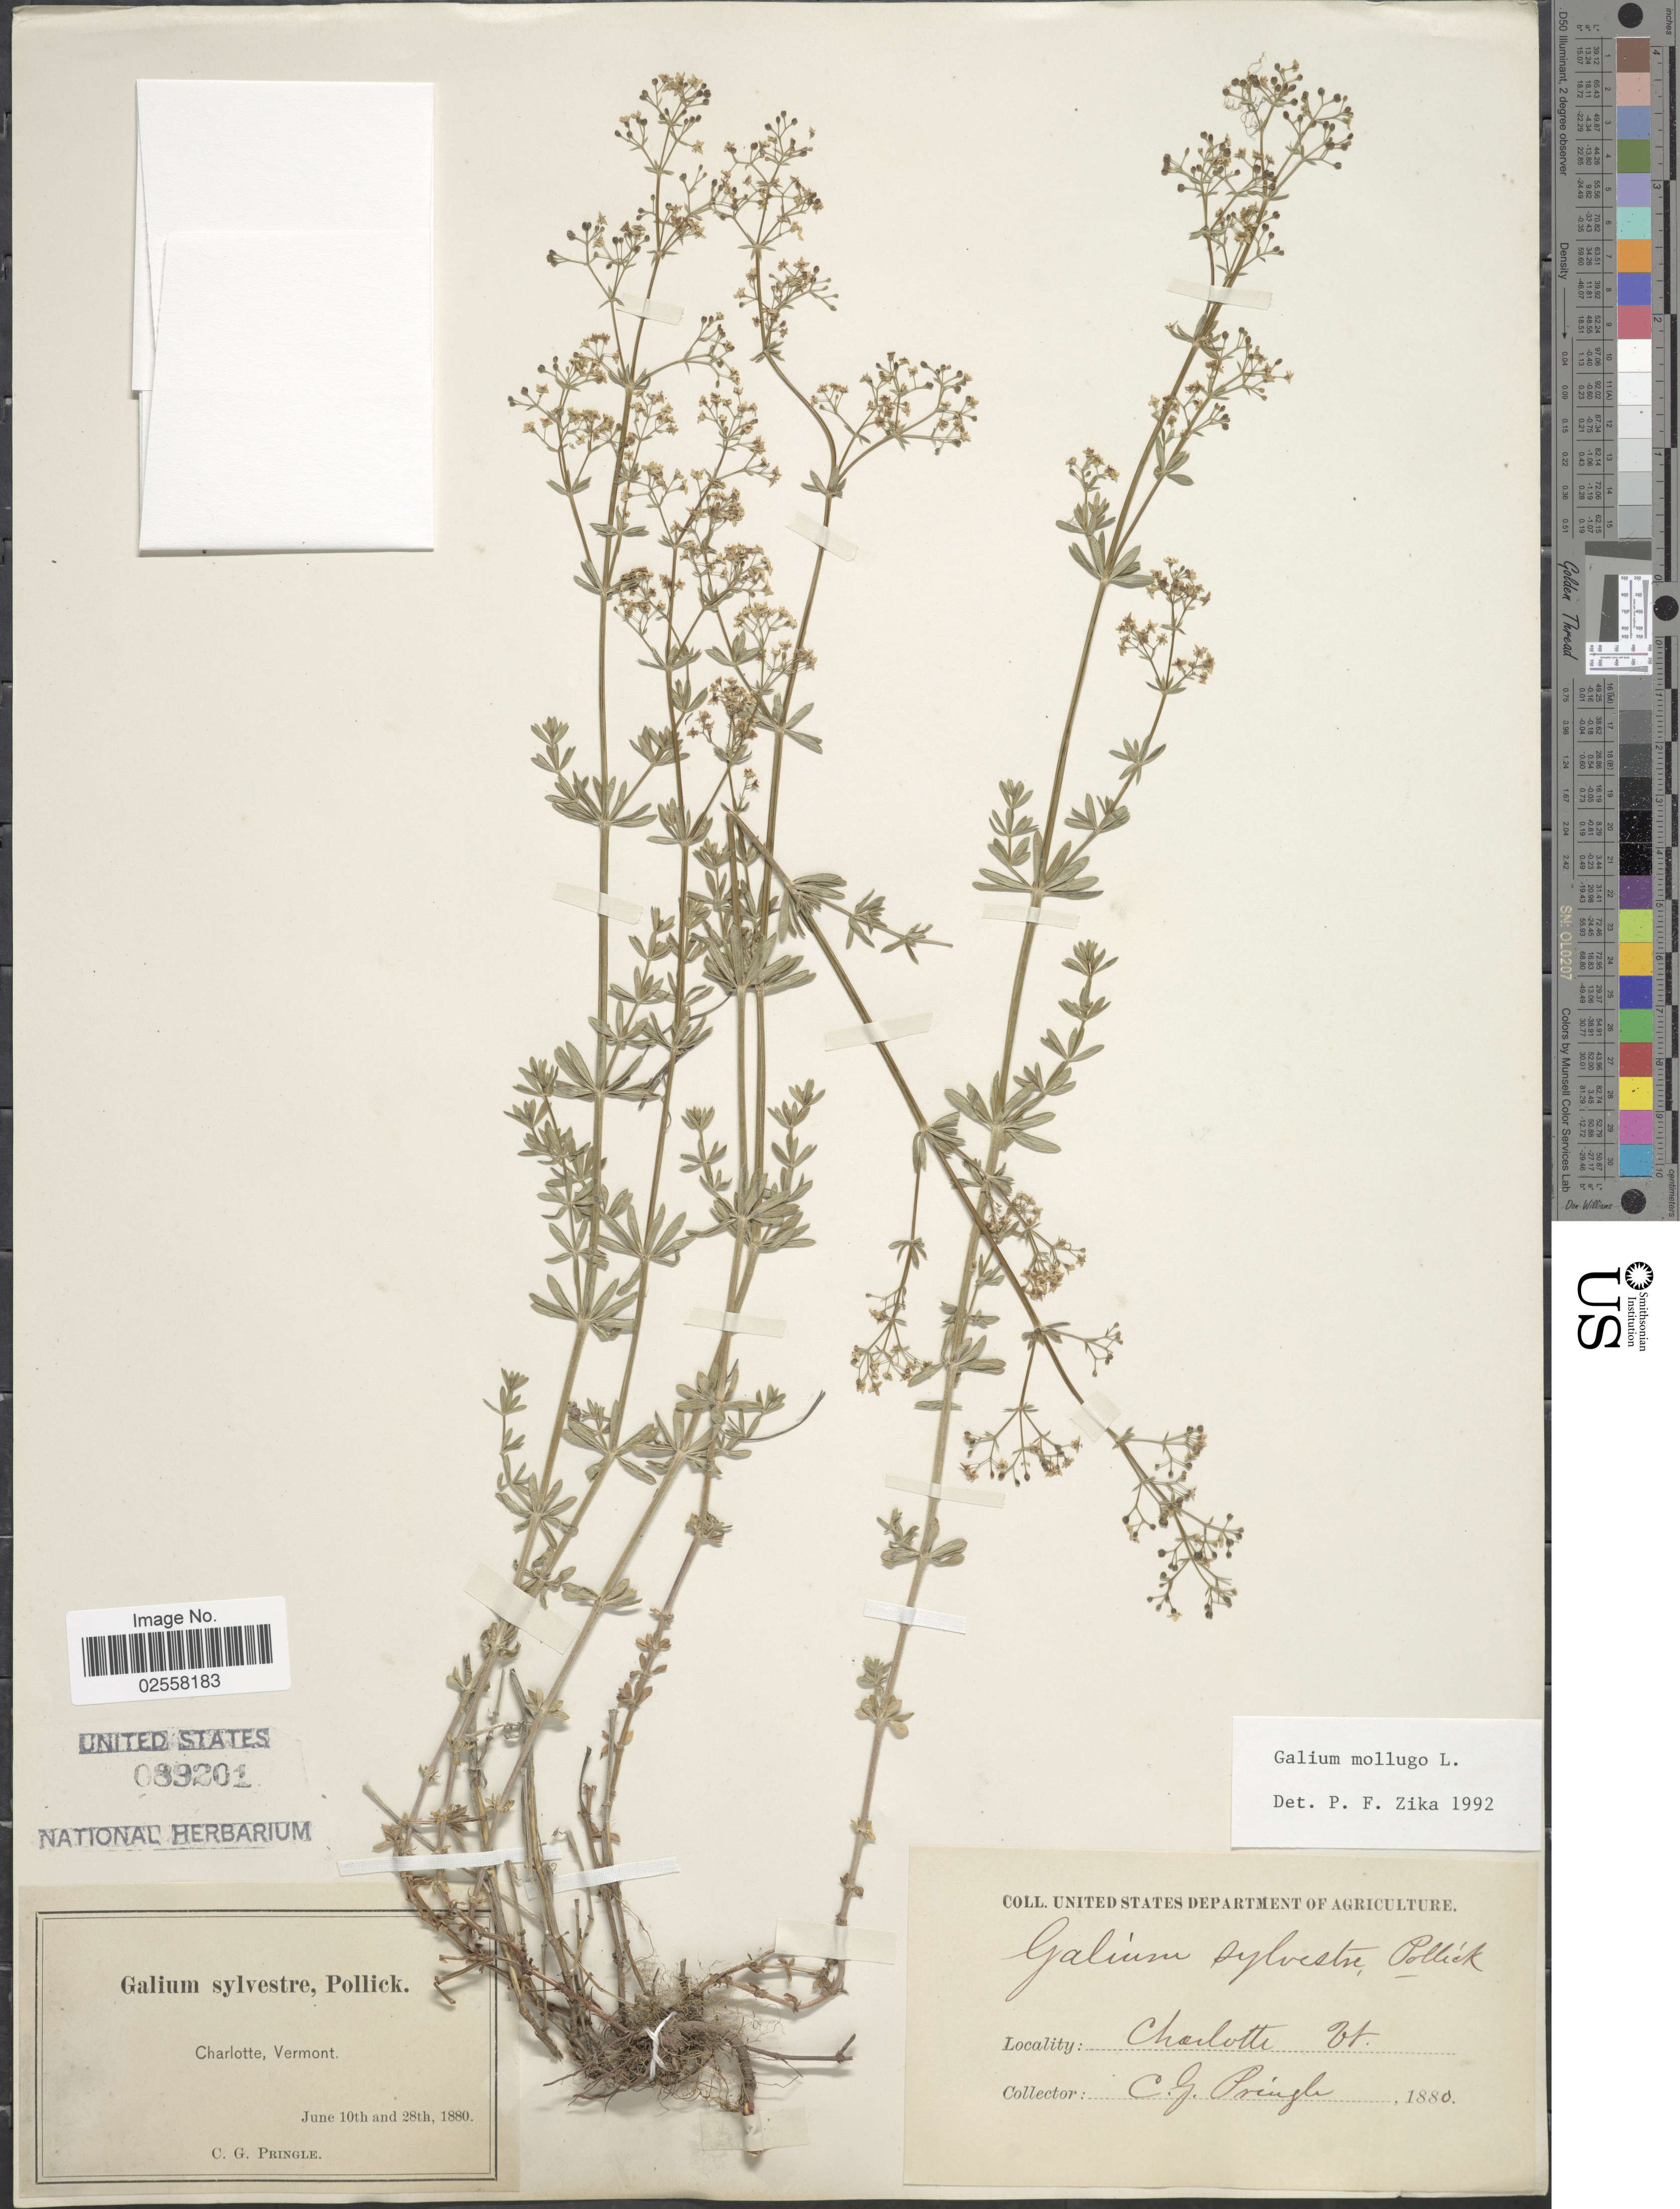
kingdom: Plantae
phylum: Tracheophyta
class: Magnoliopsida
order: Gentianales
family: Rubiaceae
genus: Galium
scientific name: Galium mollugo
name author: L.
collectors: C. G. Pringle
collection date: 1880-06-10/1880-06-28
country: United States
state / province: Vermont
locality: Charlotte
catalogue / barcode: US 89201